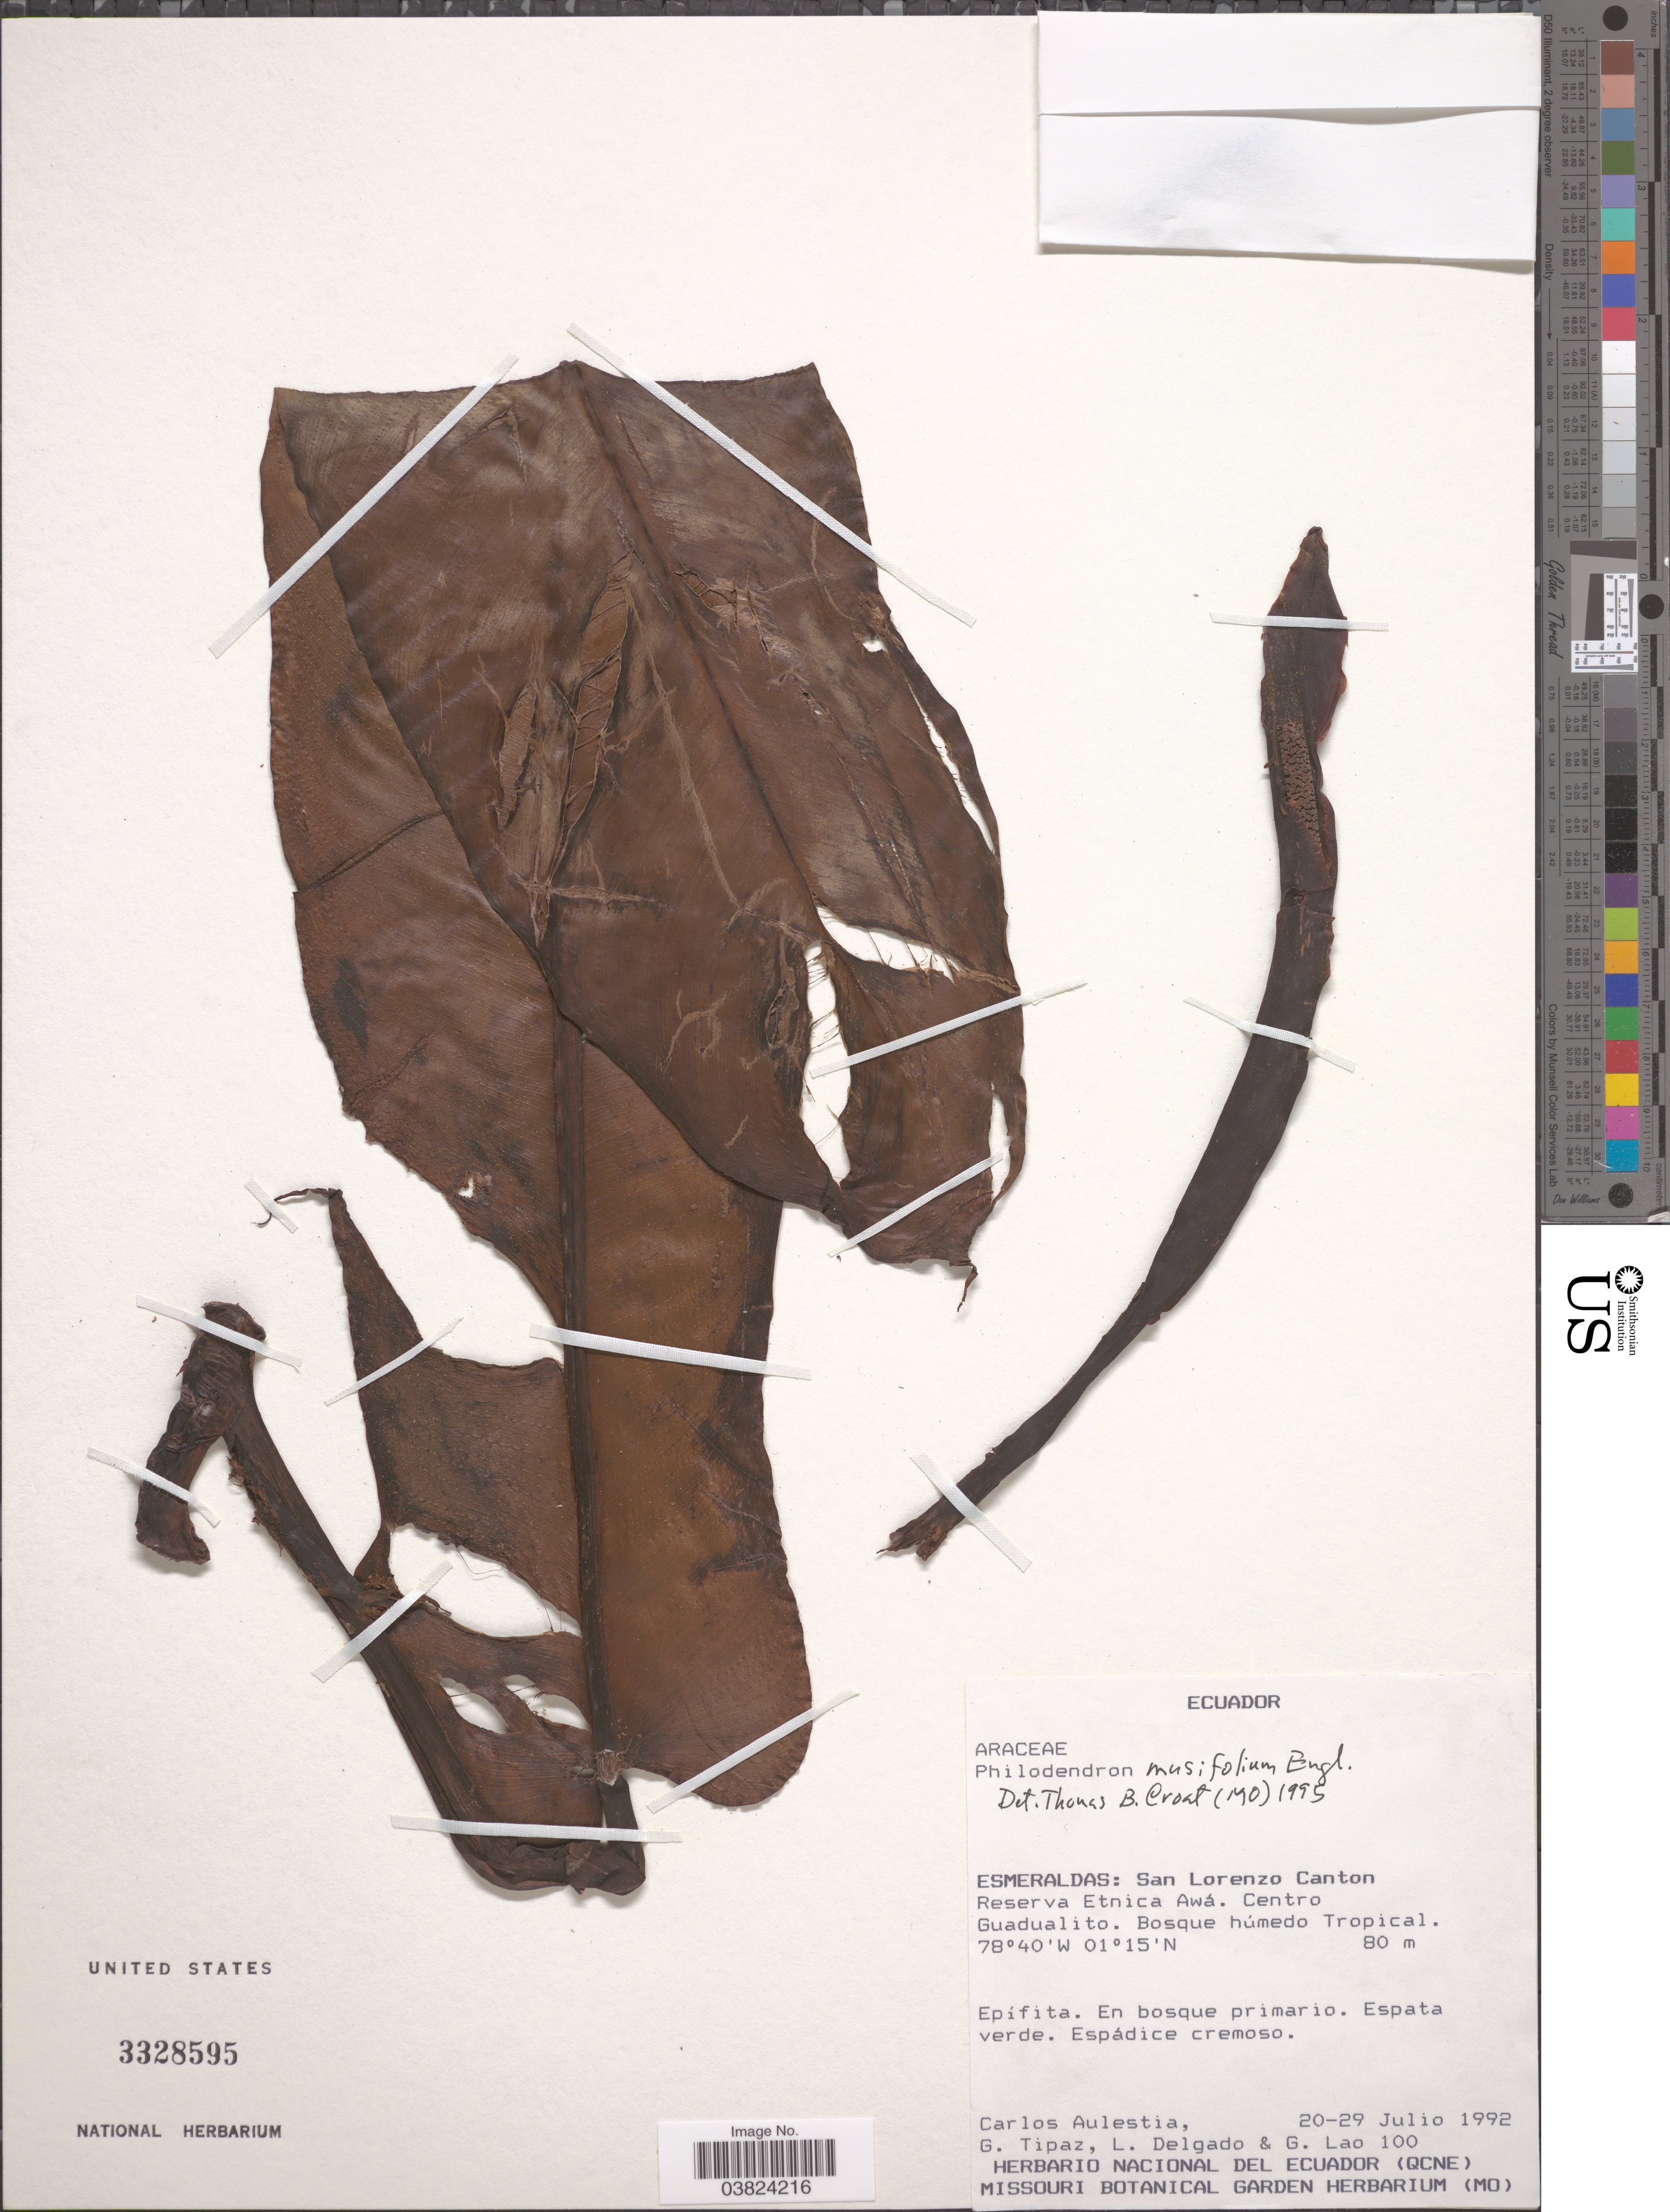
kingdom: Plantae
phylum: Tracheophyta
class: Liliopsida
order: Alismatales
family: Araceae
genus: Philodendron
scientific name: Philodendron musifolium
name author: Engl.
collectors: C. Aulestia, G. Tipaz, L. Delgado V. & G. Lao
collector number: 100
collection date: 1992-07-20/1992-07-29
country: Ecuador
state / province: Esmeraldas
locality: San Lorenzo Canton. Reserva Etnica Awá. Centro Guadualito.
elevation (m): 80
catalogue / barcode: US 3328595